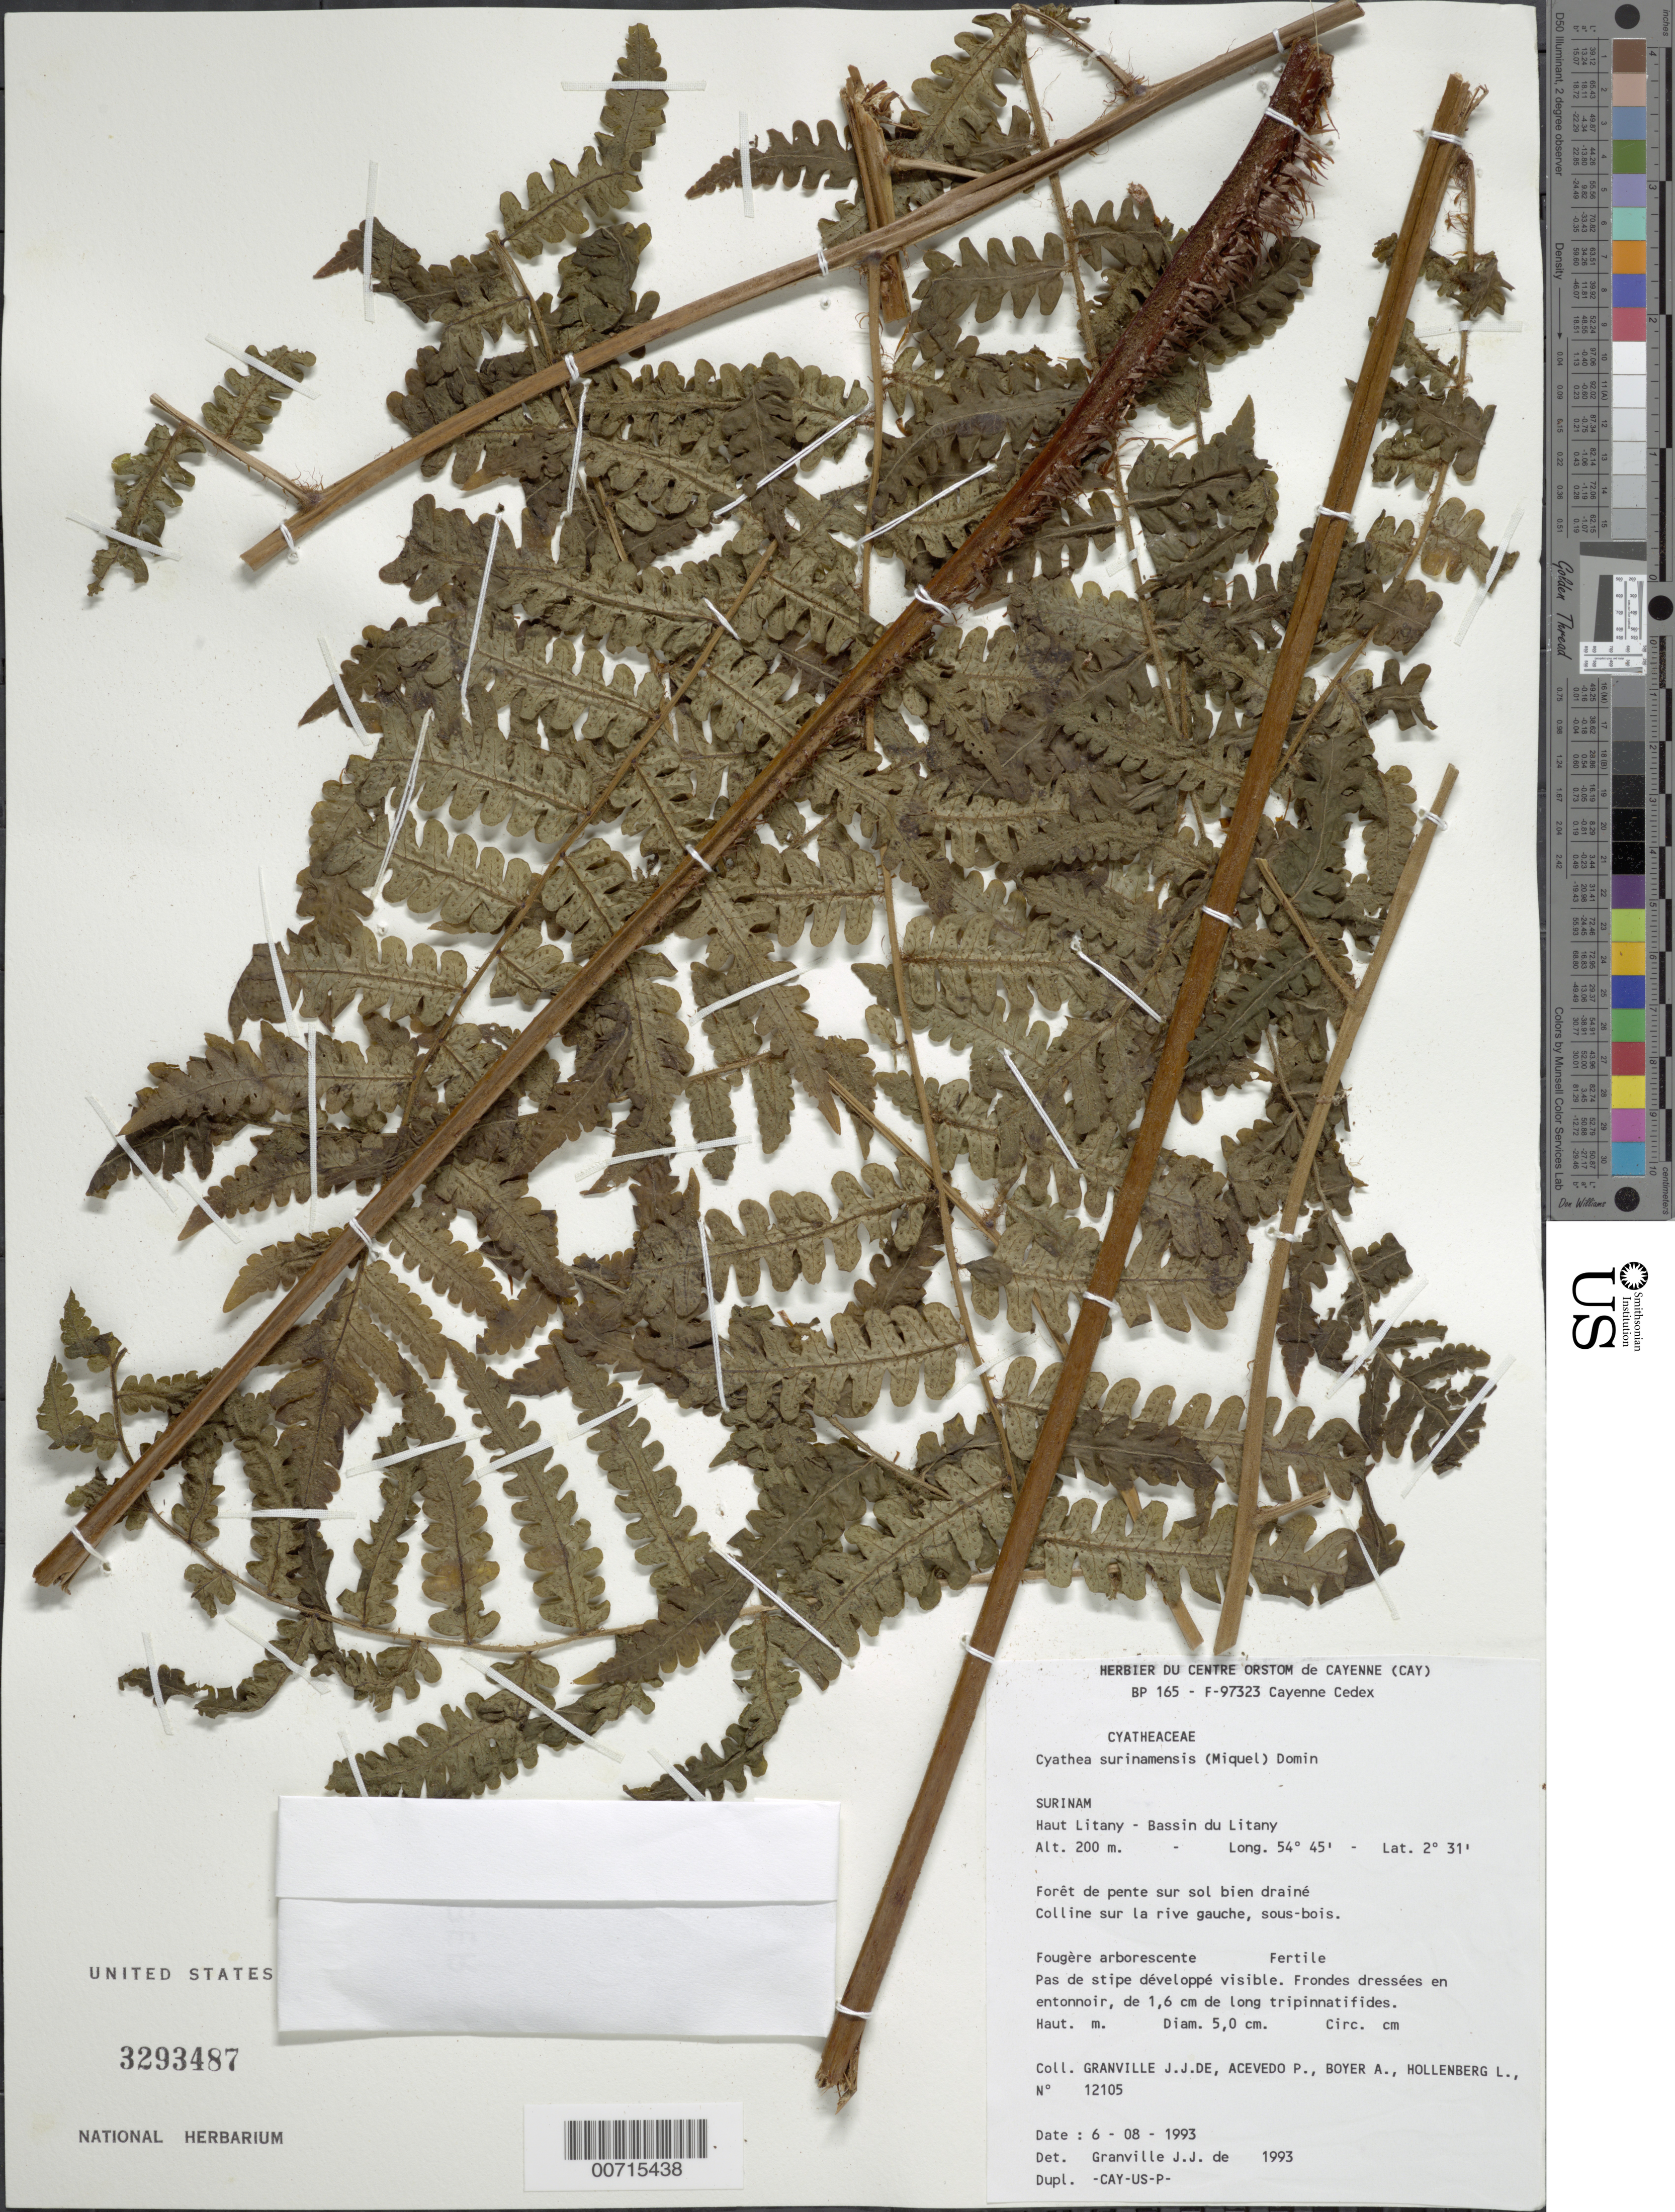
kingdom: Plantae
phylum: Tracheophyta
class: Polypodiopsida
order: Cyatheales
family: Cyatheaceae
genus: Cyathea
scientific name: Cyathea surinamensis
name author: (Miq.) Domin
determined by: Granville, J. J. de, (CAY), Institut de Recherche pour le Developpement (IRD) (FRENCH GUIANA)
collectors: J.-J. de Granville, P. Acevedo-Rodr., A. Boyer & L. Hollenberg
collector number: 12105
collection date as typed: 6-Aug-93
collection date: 1993-08-06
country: Suriname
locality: Haut Litany, Bassin du Litany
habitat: Slope forest, well drained soil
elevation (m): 200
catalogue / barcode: US 3293487